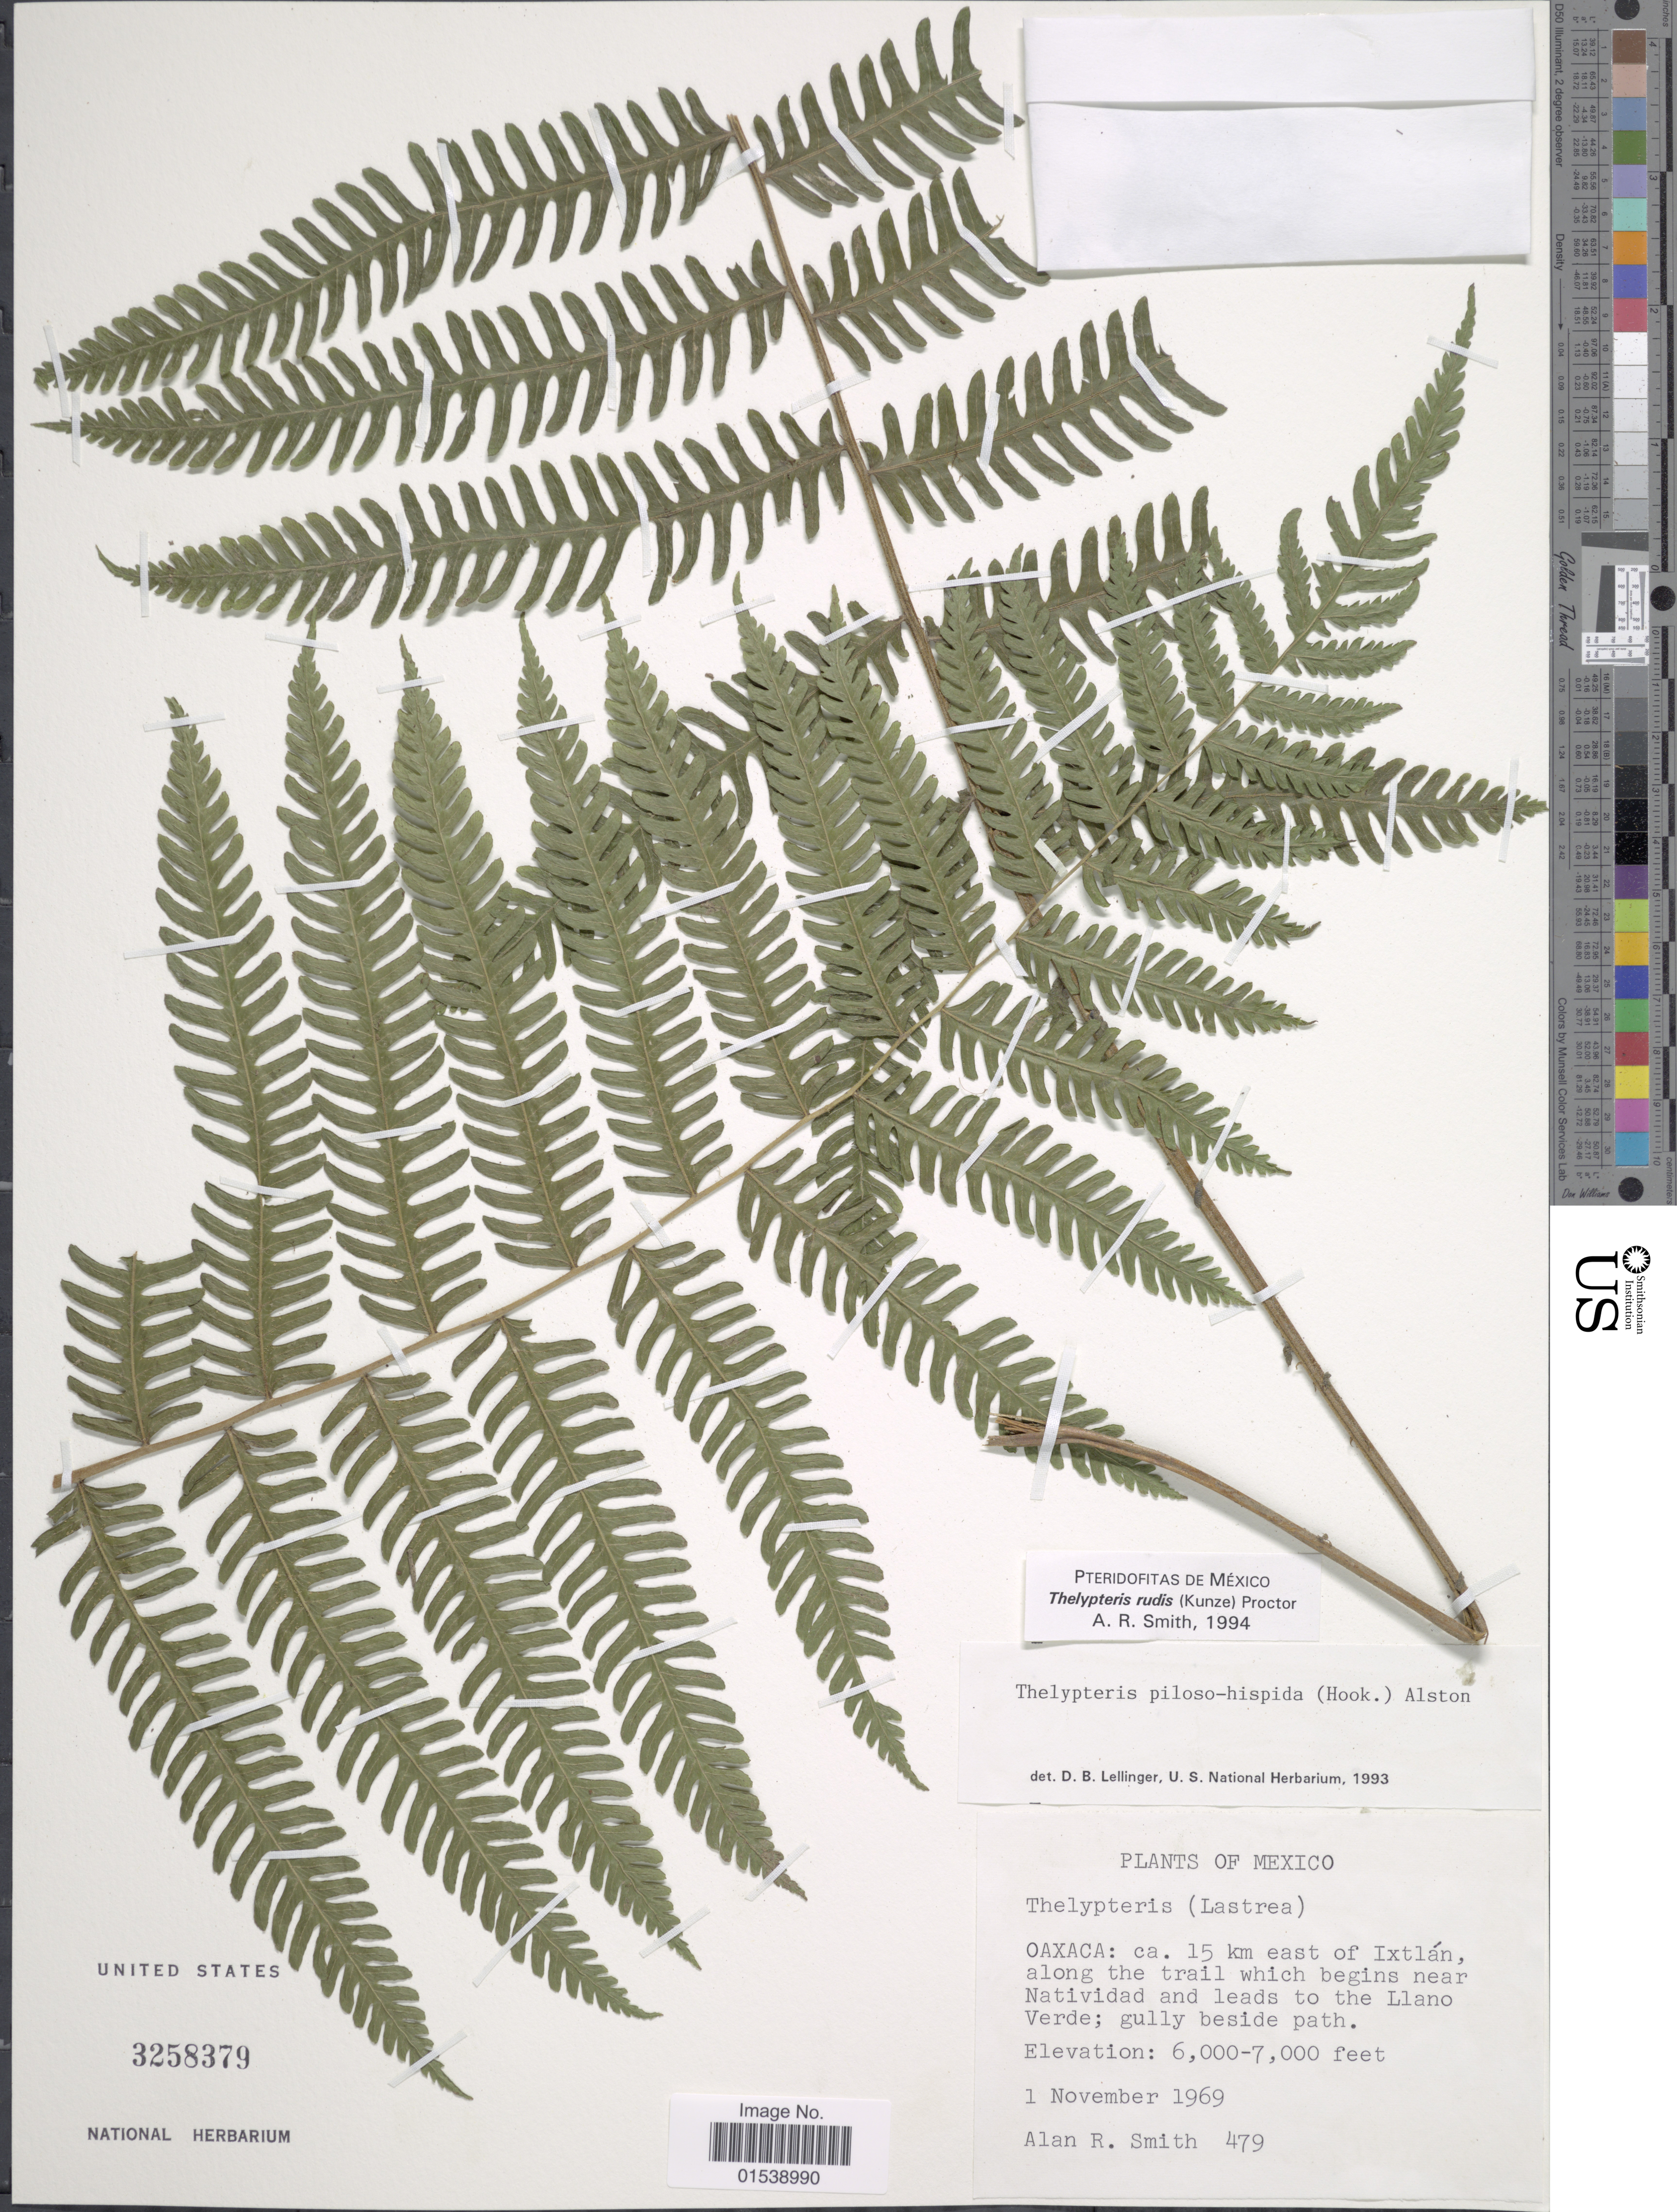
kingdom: Plantae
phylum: Tracheophyta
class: Polypodiopsida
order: Polypodiales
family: Thelypteridaceae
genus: Amauropelta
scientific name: Amauropelta rudis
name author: (Kunze) Pic. Serm.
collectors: A. R. Smith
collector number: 479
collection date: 1969-11-01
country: Mexico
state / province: Oaxaca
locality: Oaxaca: ca. 15 km east of Ixtlan, along the trail which begins near Natividad and leads to the Llano Verde; gully beside path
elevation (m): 1829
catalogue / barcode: US 3258379